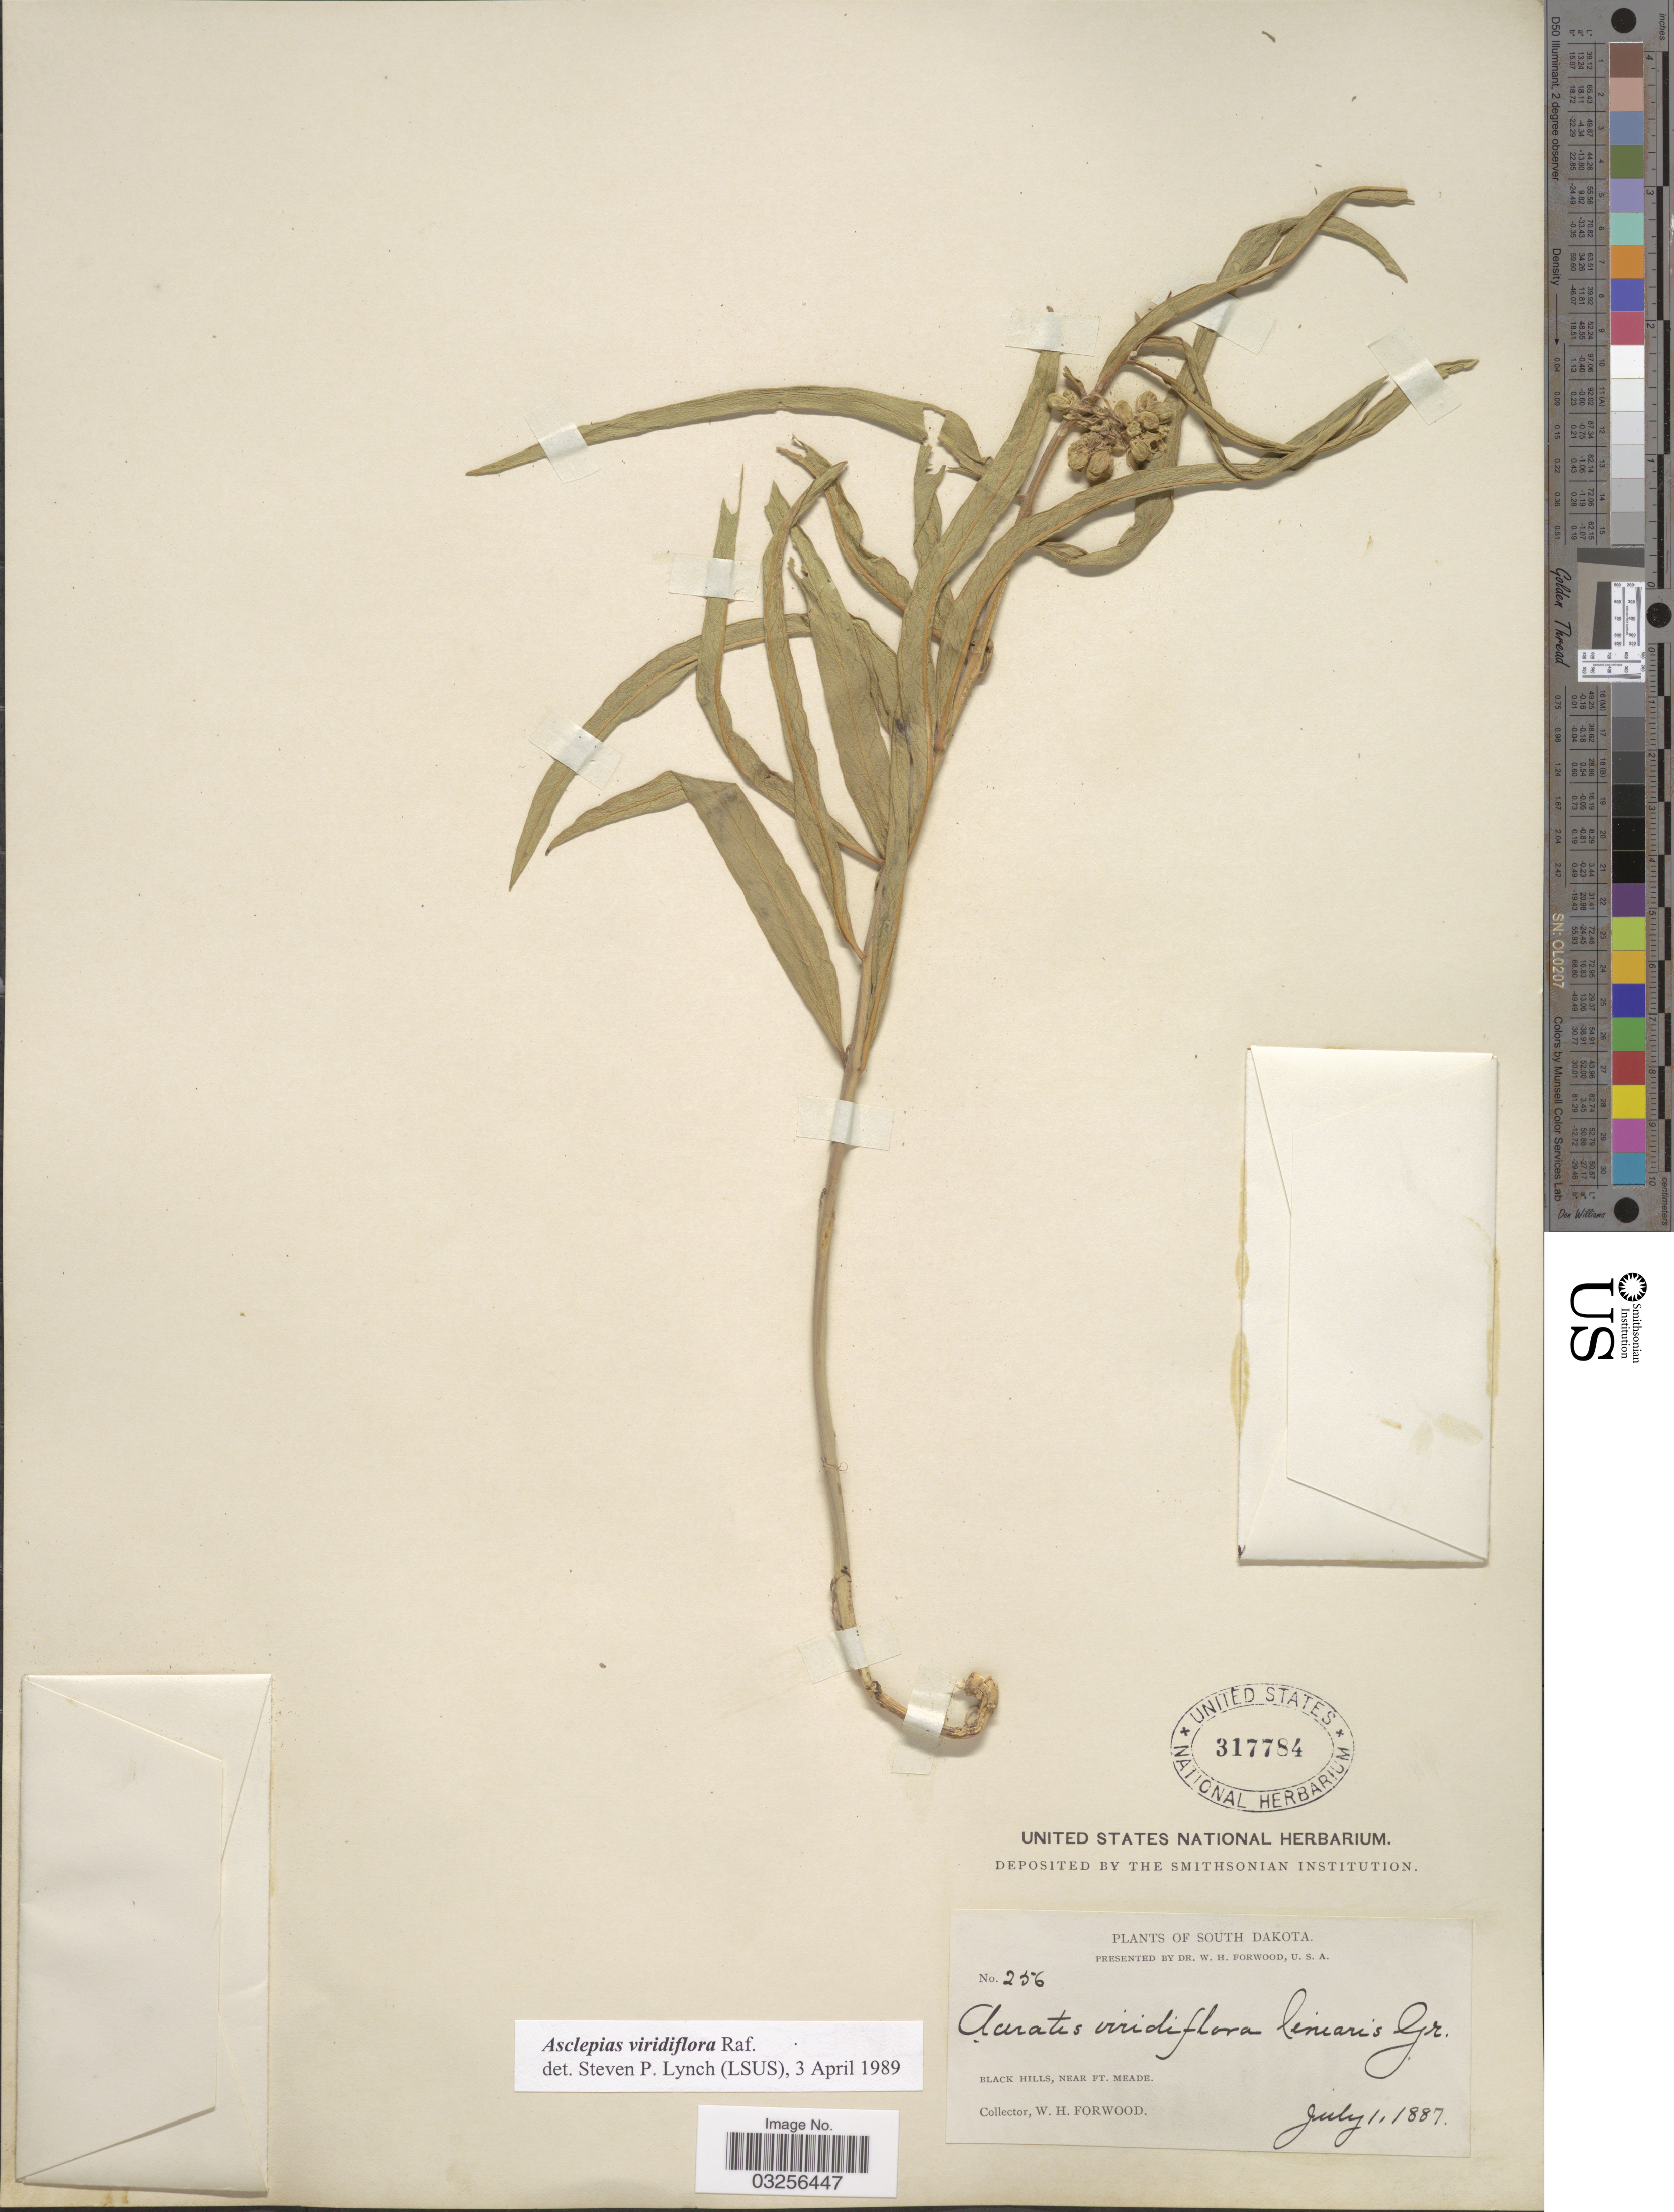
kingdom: Plantae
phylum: Tracheophyta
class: Magnoliopsida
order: Gentianales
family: Apocynaceae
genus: Asclepias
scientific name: Asclepias viridiflora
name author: Raf.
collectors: W. Forwood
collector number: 256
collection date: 1887-07-01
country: United States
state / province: South Dakota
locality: Black Hills, near Ft. Meade.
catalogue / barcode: US 317784